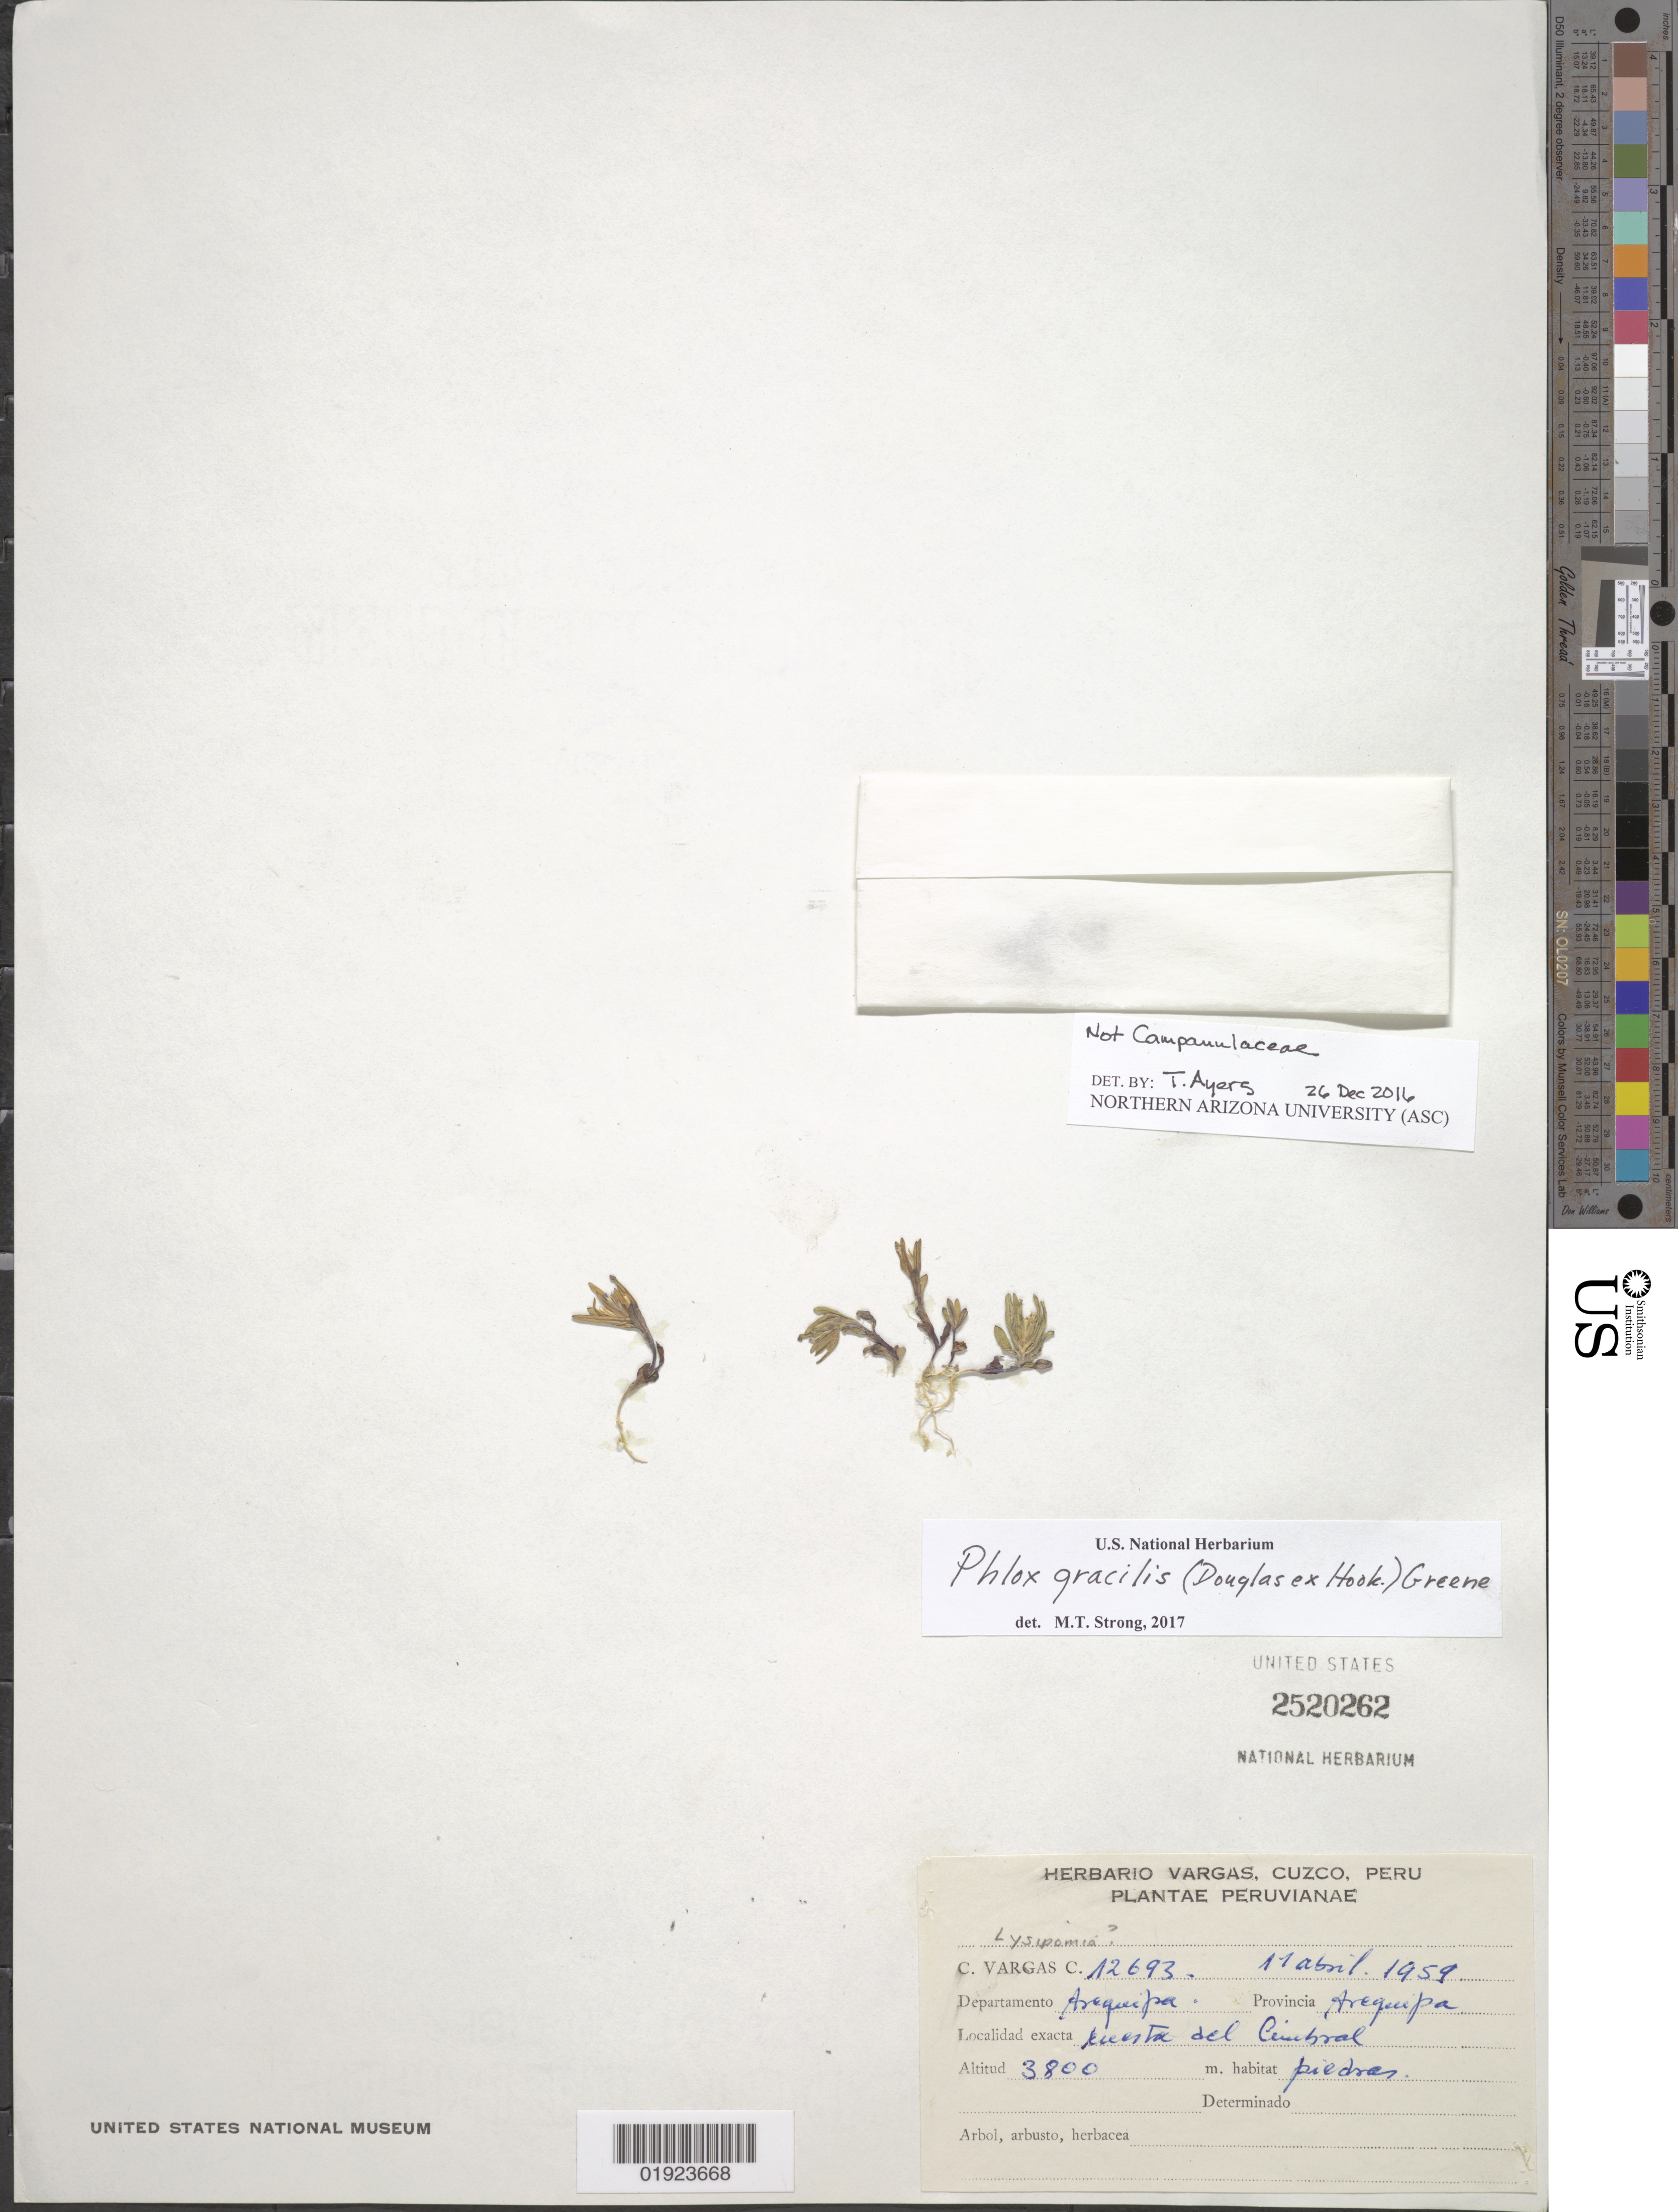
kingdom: Plantae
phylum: Tracheophyta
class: Magnoliopsida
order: Ericales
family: Polemoniaceae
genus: Microsteris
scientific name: Microsteris gracilis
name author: (Hook.) Greene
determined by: (US) Smithsonian Institution - National Museum of Natural History - Department of Botany (UNITED STATES)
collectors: C. Vargas C.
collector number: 12693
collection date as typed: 11 abril 1959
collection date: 1959-04-11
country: Peru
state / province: Arequipa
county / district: Arequipa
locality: Cuesta del Cimbral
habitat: piedras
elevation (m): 3800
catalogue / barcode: US 2520262